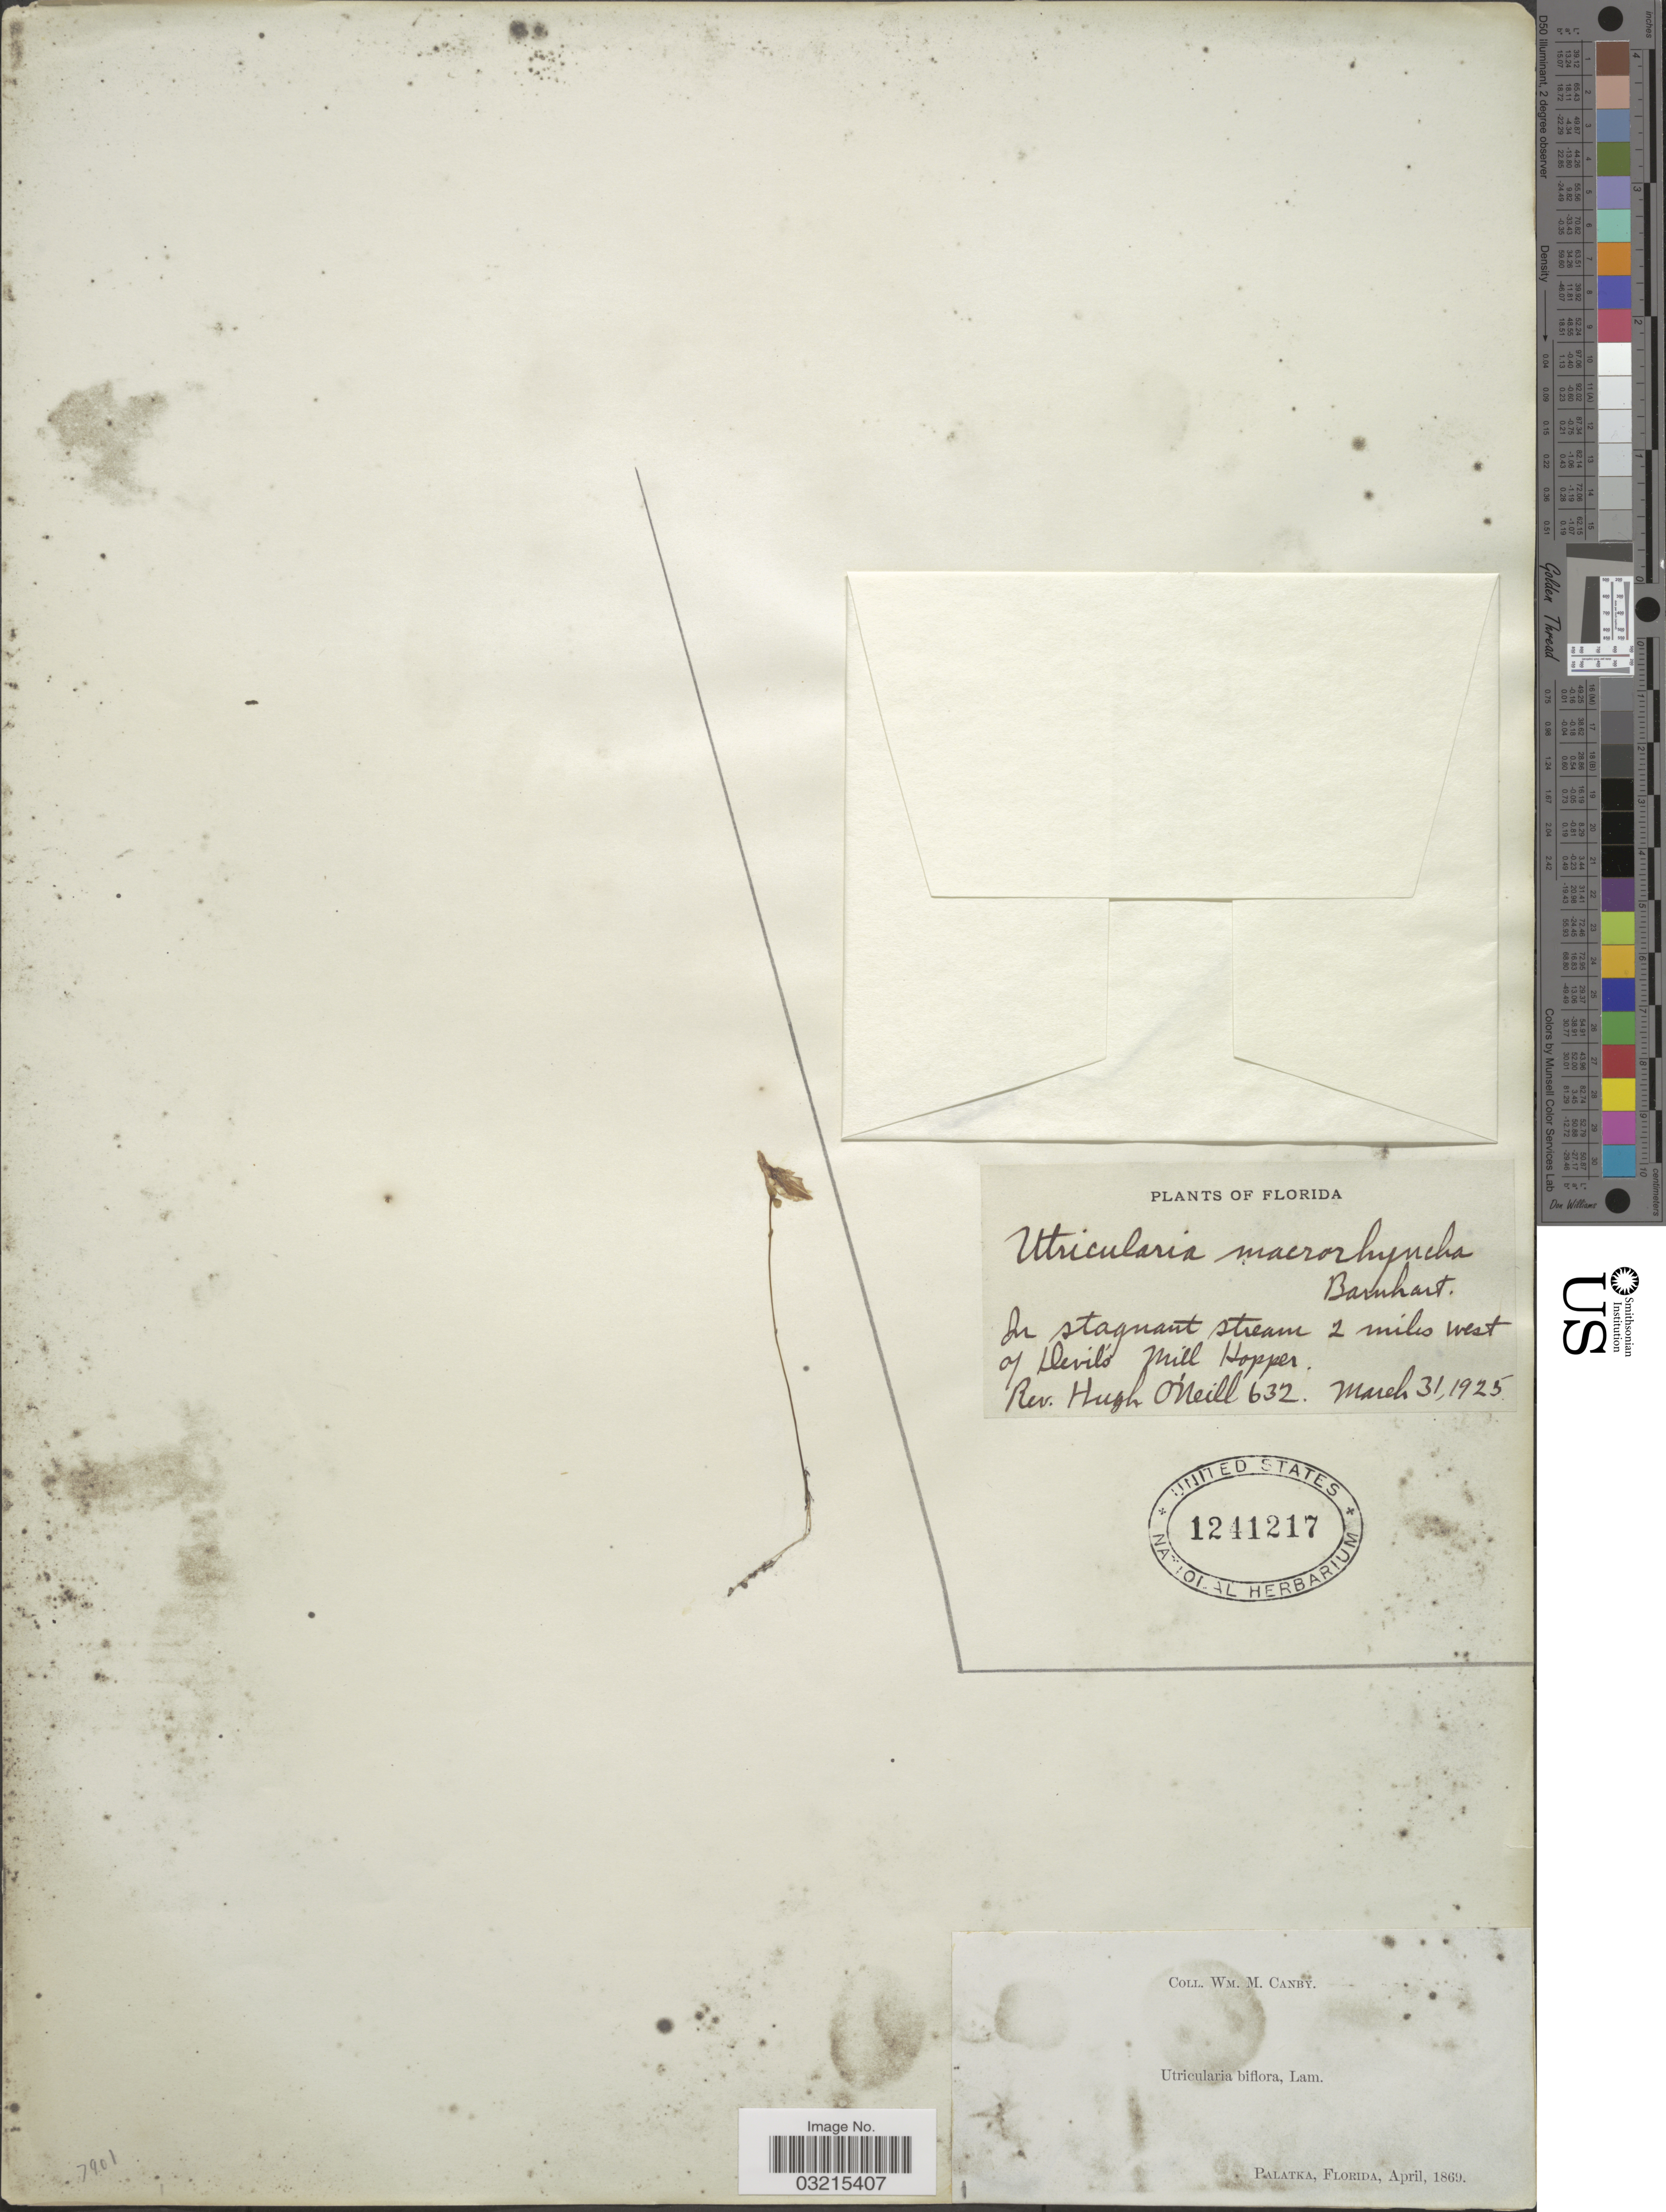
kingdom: Plantae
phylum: Tracheophyta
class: Magnoliopsida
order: Lamiales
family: Lentibulariaceae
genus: Utricularia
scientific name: Utricularia macrorhyncha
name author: Barnhart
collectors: H. O'Neill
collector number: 632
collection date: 1925-03-31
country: United States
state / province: Florida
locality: In stagnant stream 2 miles west of Devils Mill Hopper.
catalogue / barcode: US 1241217